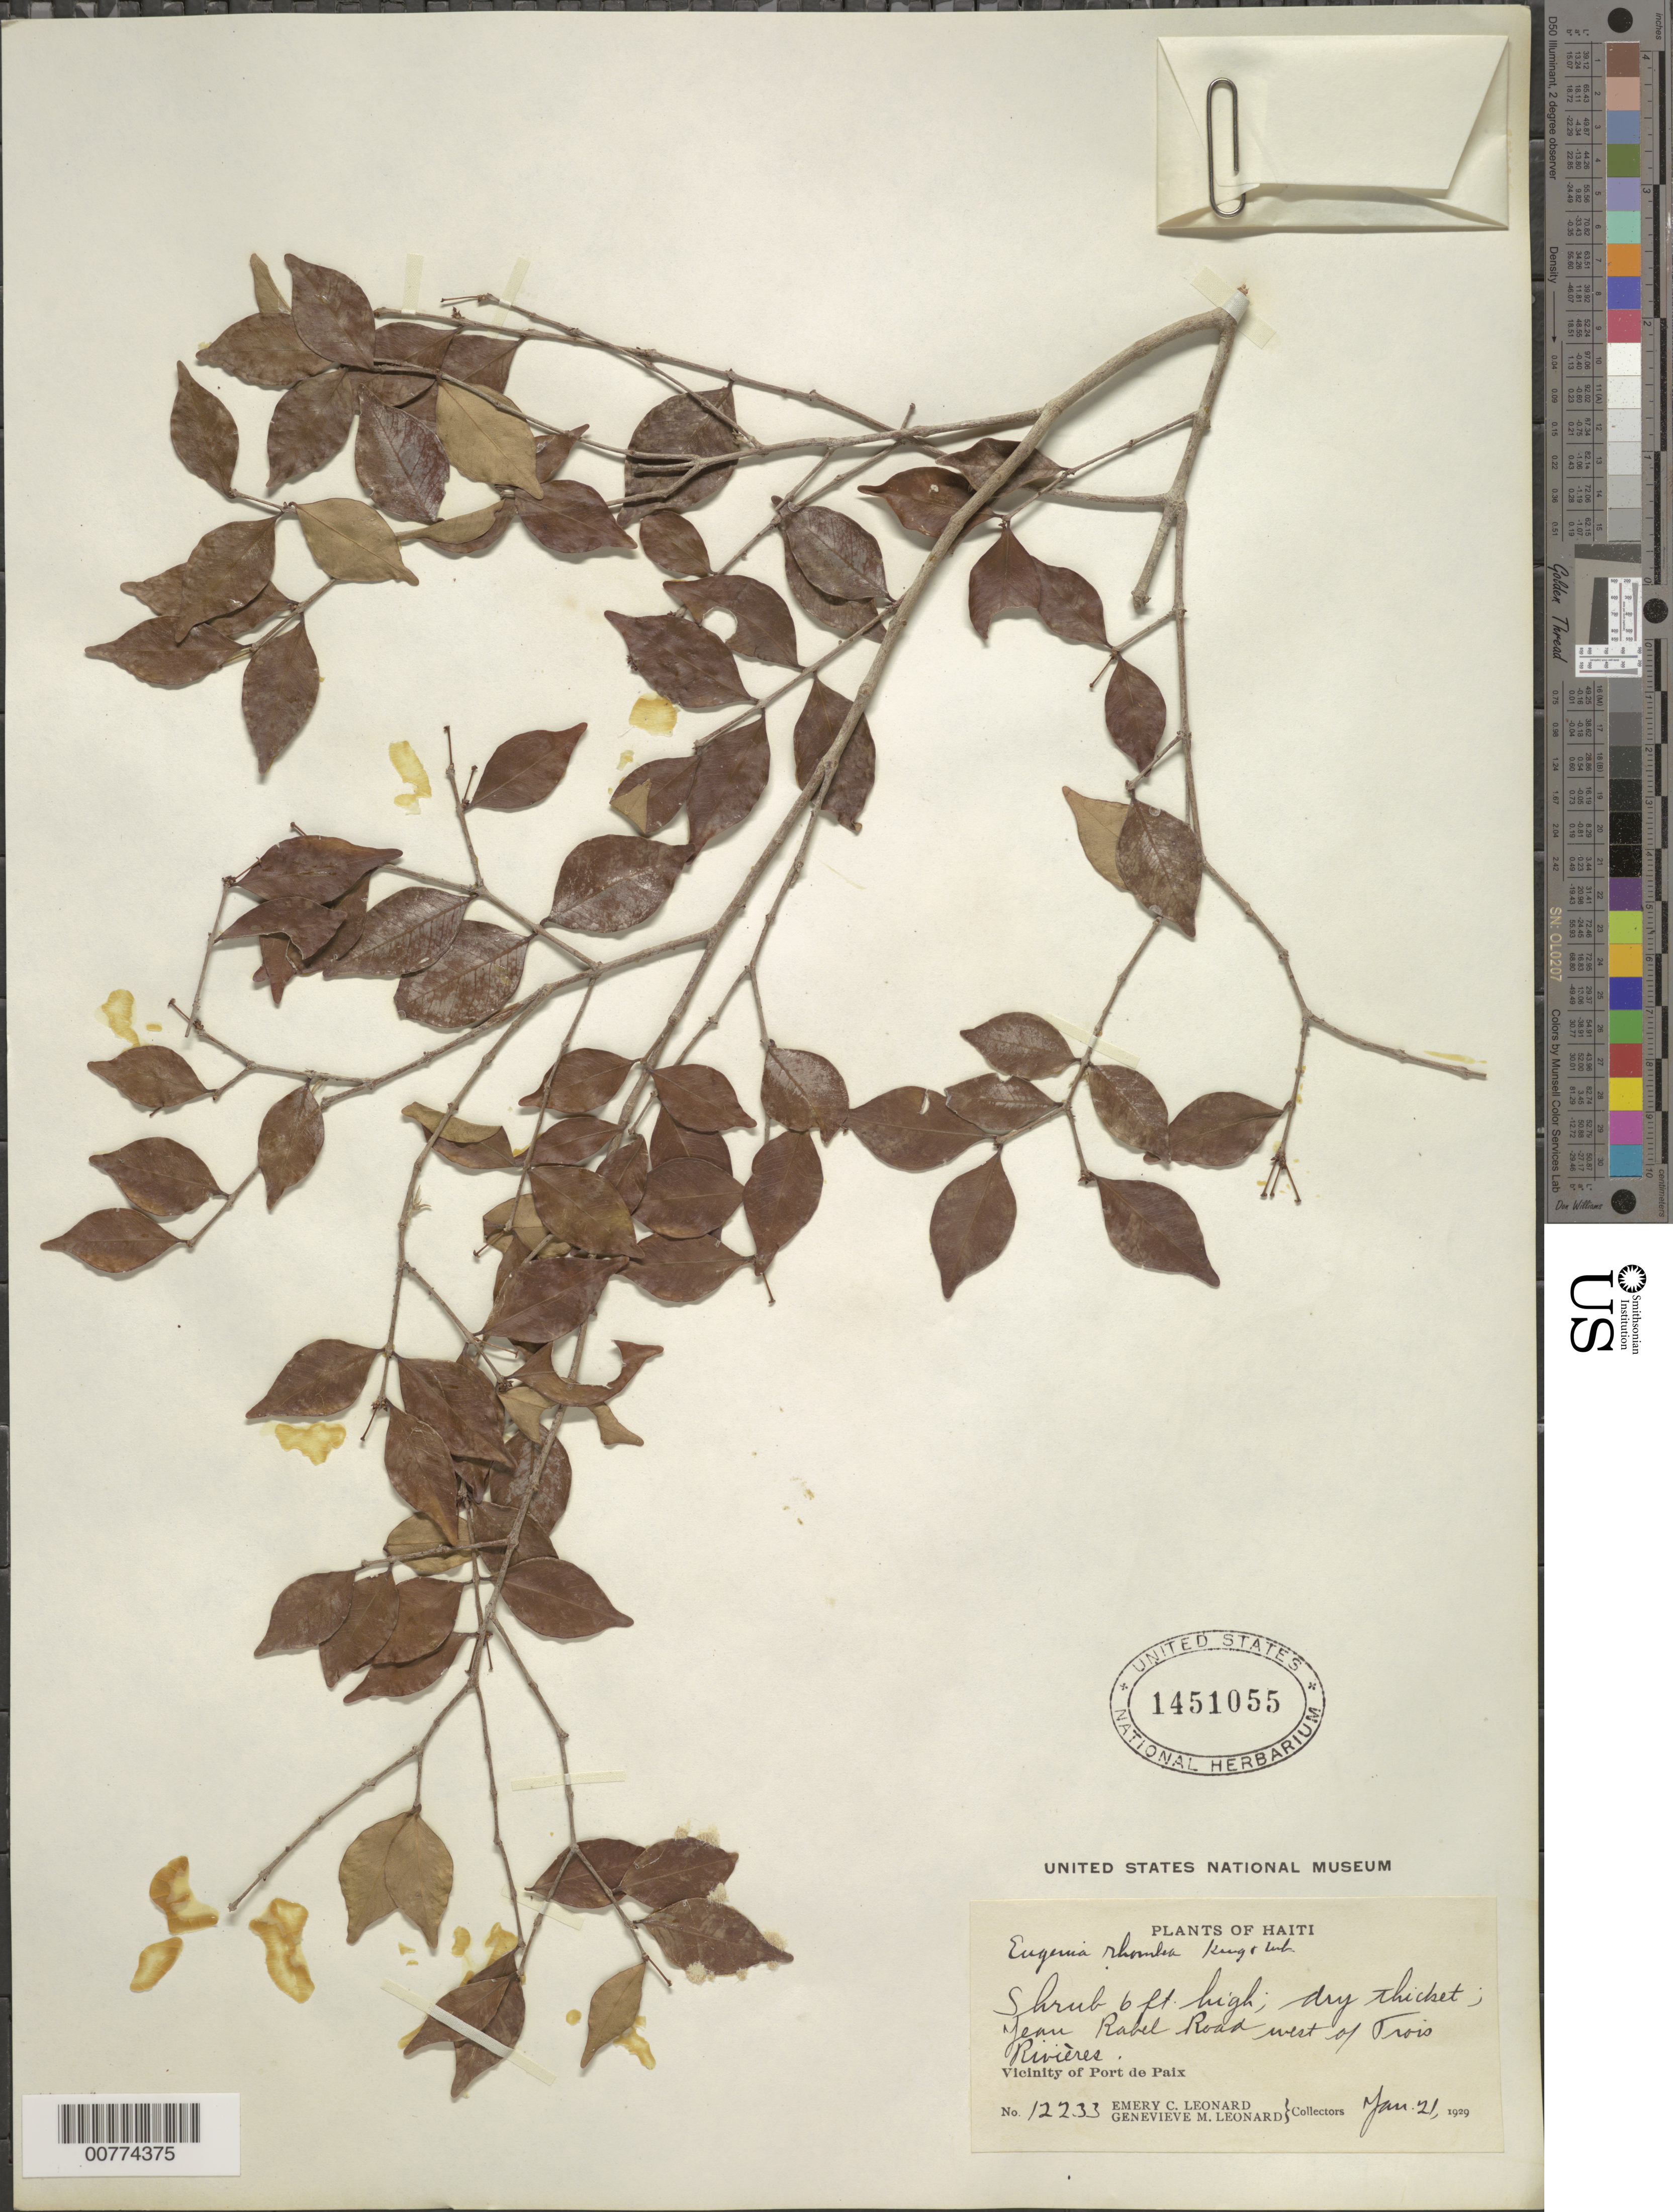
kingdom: Plantae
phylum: Tracheophyta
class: Magnoliopsida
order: Myrtales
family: Myrtaceae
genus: Eugenia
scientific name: Eugenia rhombea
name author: (O. Berg) Krug & Urb.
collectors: E. C. Leonard & G. M. Leonard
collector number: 12233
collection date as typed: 21 Jan 1929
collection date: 1929-01-21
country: Haiti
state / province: Nord-Ouest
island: Hispaniola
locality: Vicinity of Port de Paix, Jean Rabel road west of Trois Rivières.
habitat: Dry thicket.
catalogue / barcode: US 1451055